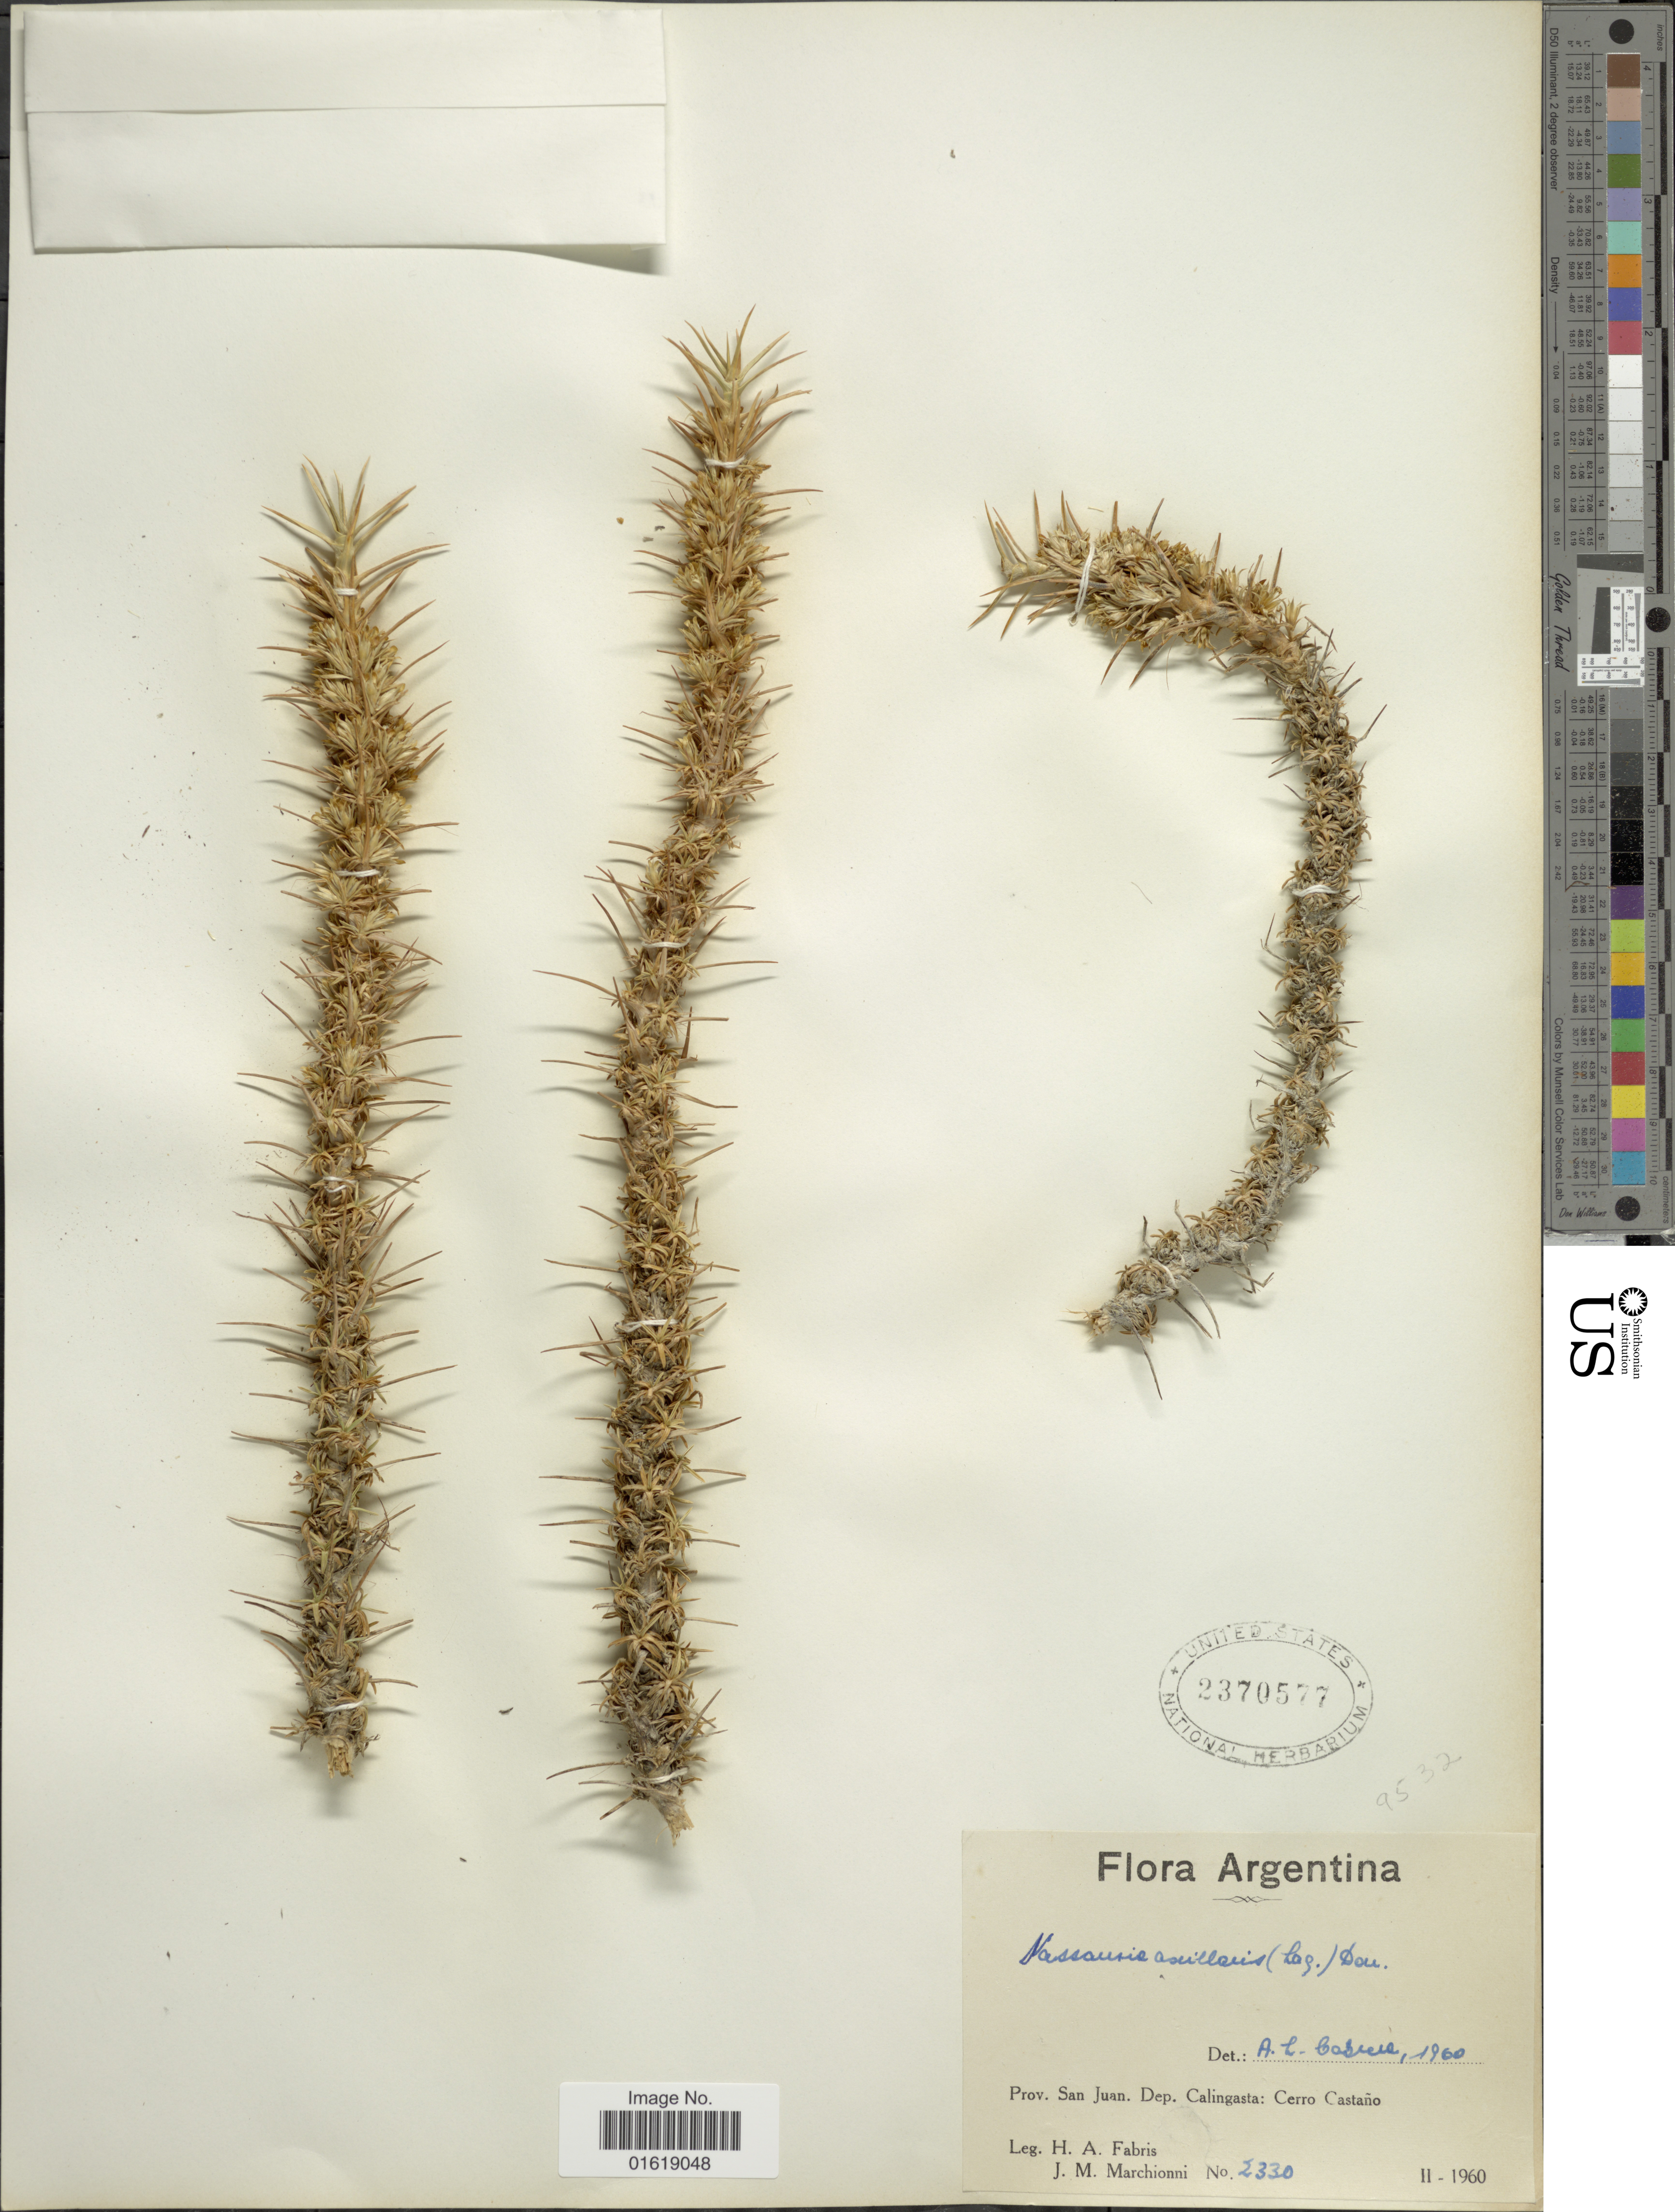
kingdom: Plantae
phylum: Tracheophyta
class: Magnoliopsida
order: Asterales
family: Asteraceae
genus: Nassauvia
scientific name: Nassauvia axillaris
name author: D. Don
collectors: H. A. Fabris & J. Marchionni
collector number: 2330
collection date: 1960-02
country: Argentina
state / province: San Juan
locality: Prov. San Juan, Dep. Calingasta: Cerro Castaño.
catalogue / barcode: US 2370577